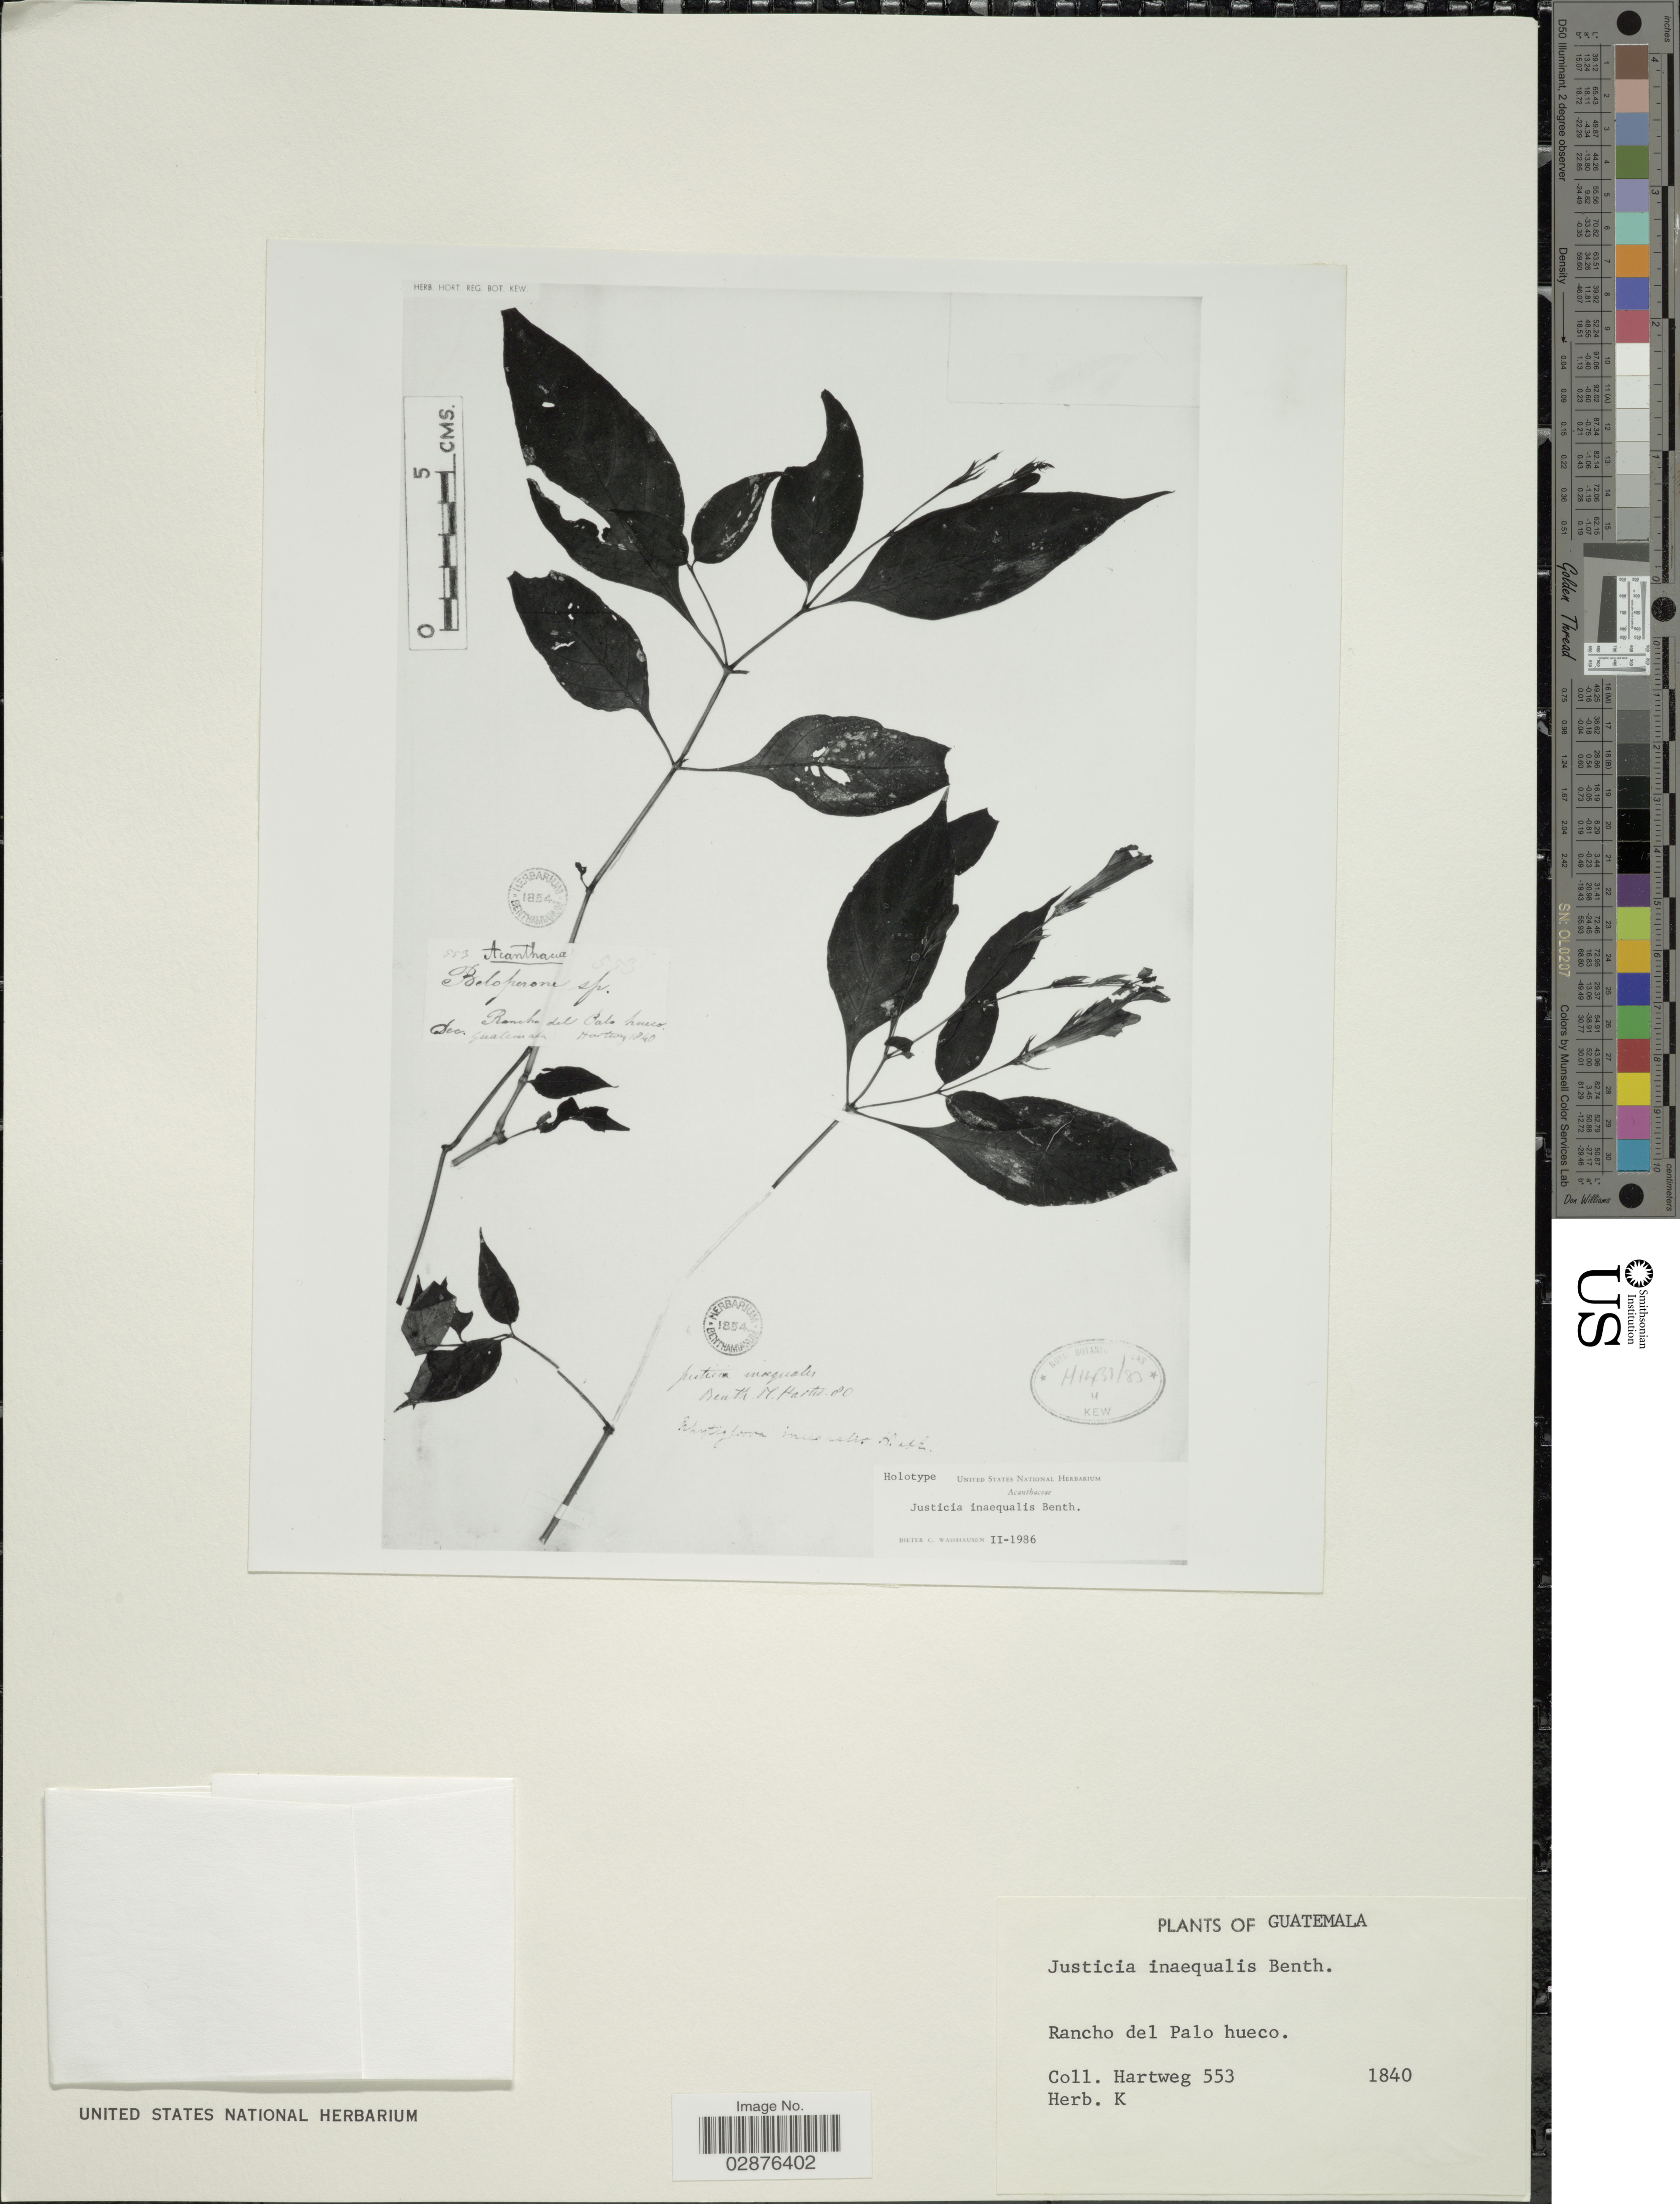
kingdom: Plantae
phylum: Tracheophyta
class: Magnoliopsida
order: Lamiales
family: Acanthaceae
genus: Justicia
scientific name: Justicia inaequalis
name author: Benth.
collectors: Hartweg, --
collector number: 553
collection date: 1840-12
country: Guatemala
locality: Rancho del Palo hueco.